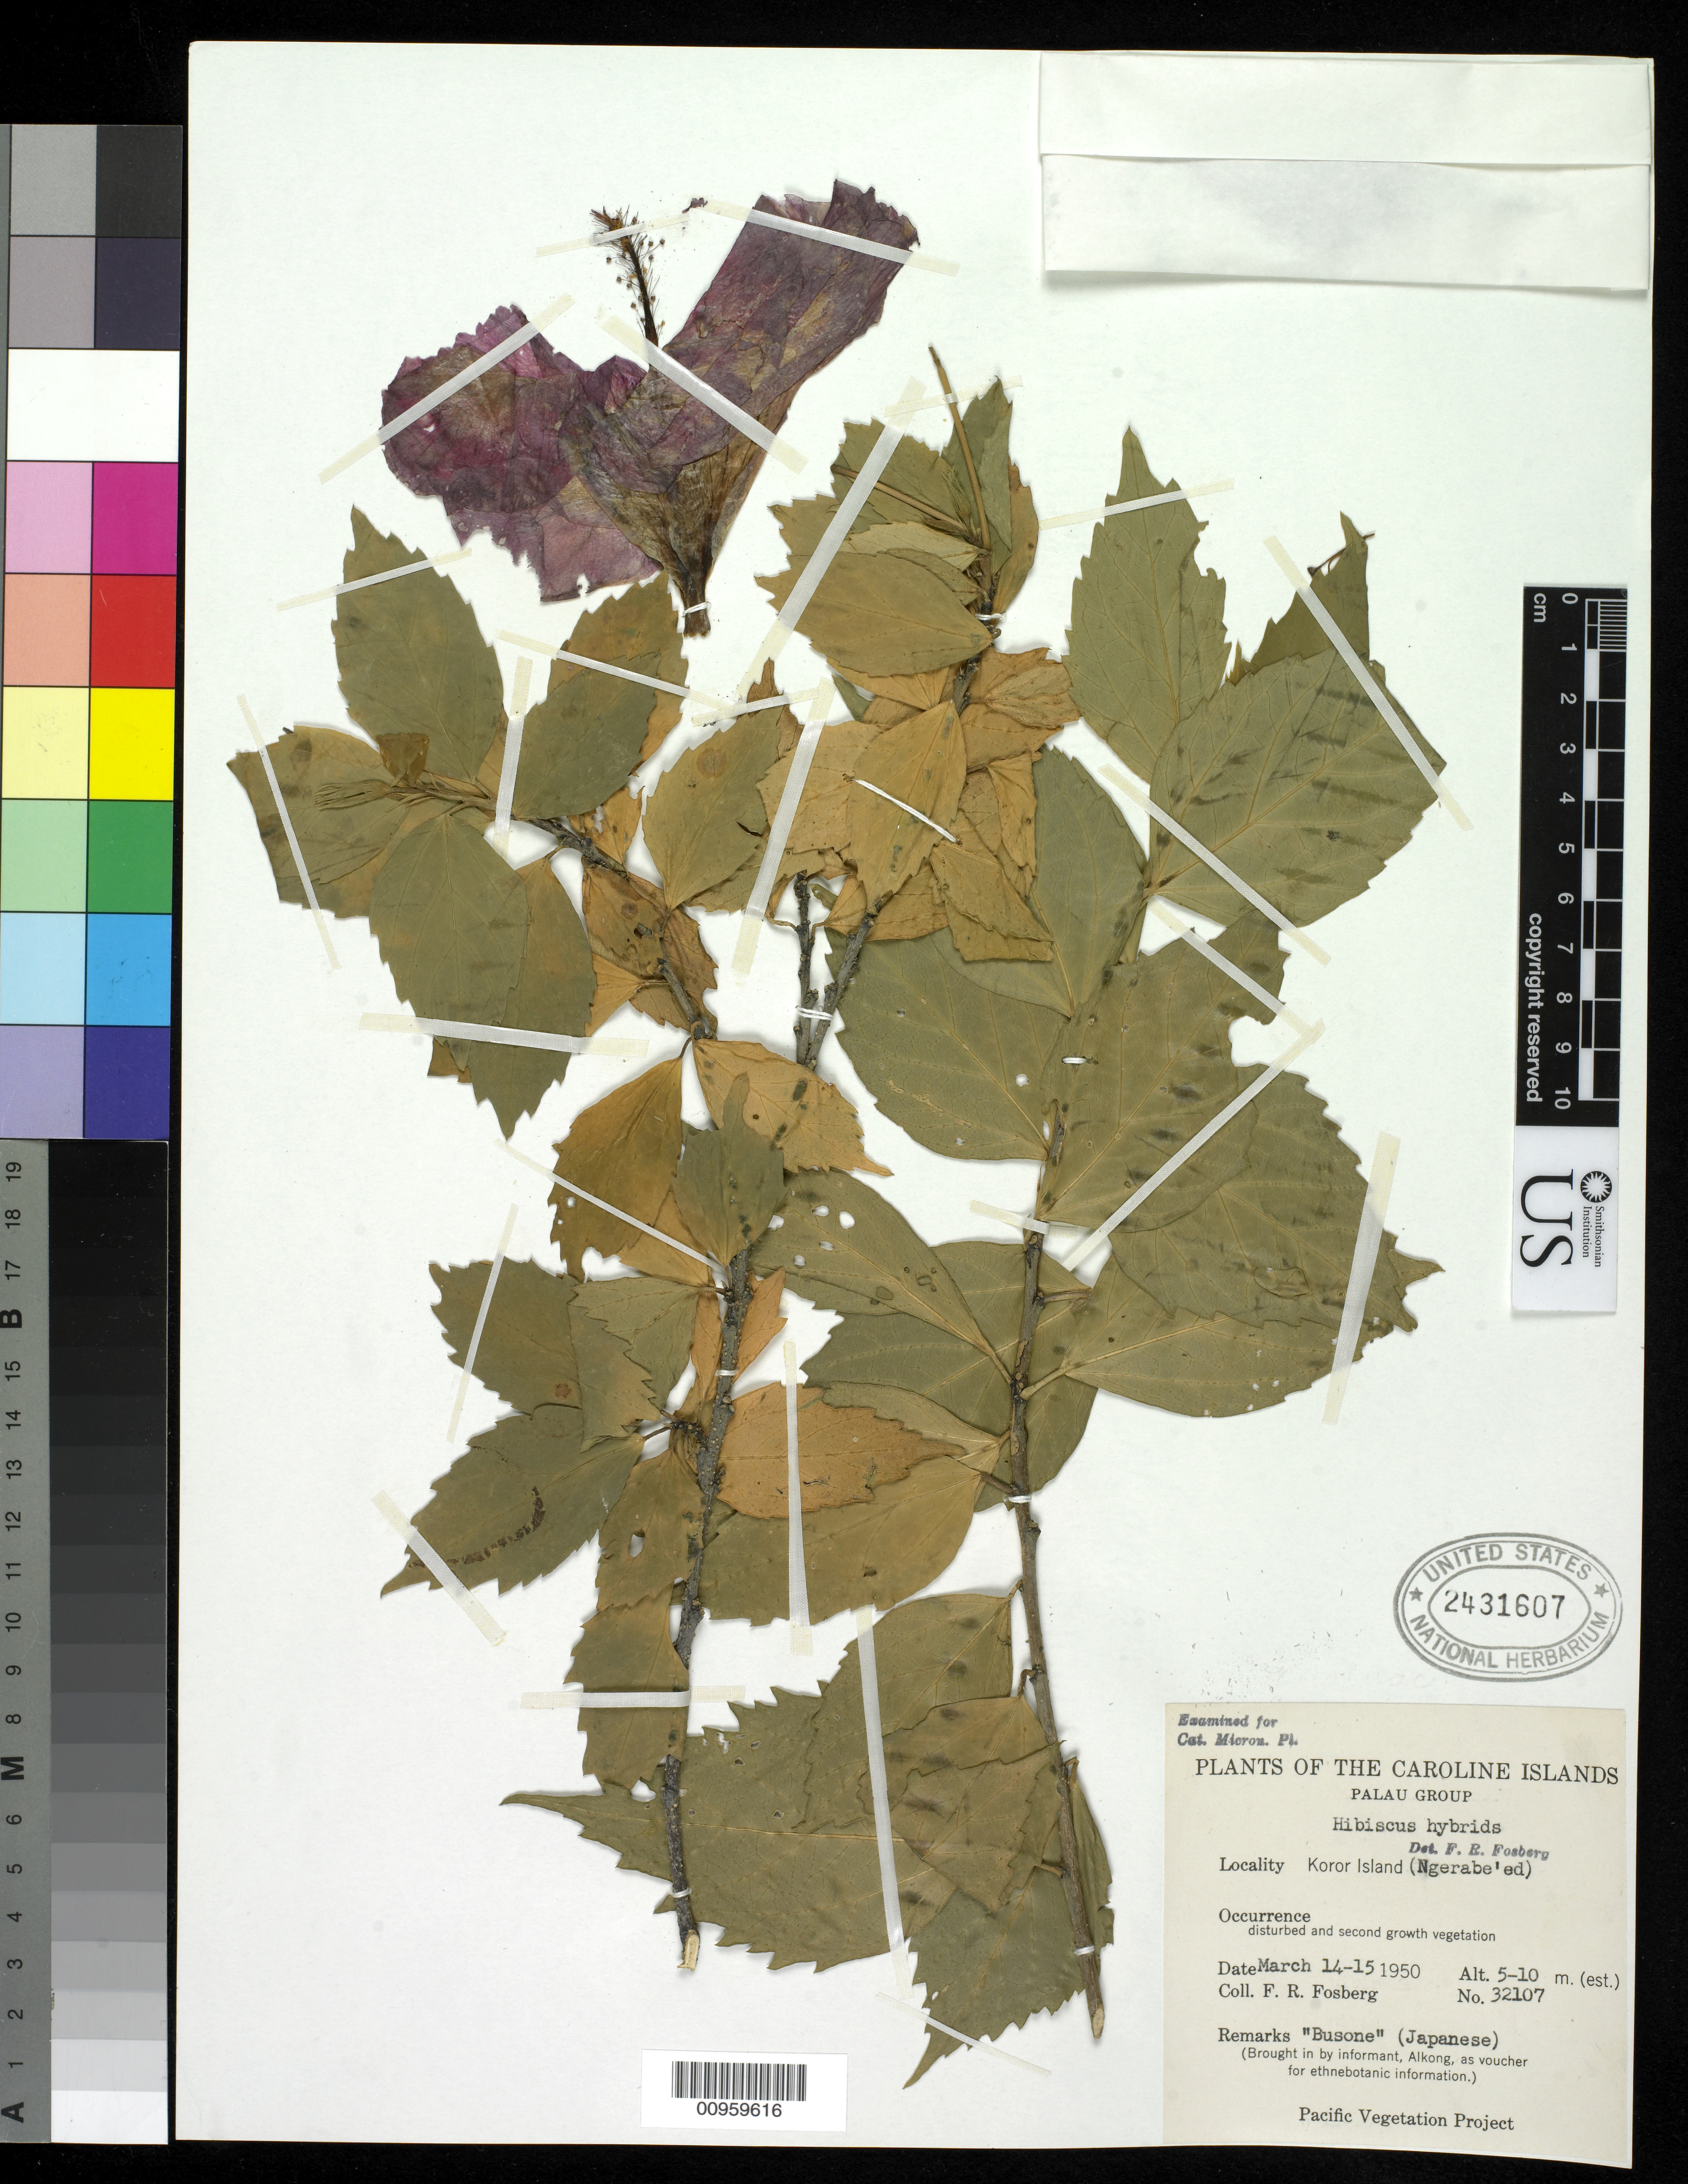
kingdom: Plantae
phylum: Tracheophyta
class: Magnoliopsida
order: Malvales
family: Malvaceae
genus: Hibiscus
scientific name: Hibiscus sp.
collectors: F. R. Fosberg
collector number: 32107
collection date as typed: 14 Mar 1950 to 15 Mar 1950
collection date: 1950-03-14/1950-03-15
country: Palau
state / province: Koror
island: Oreor (Koror)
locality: Ngerabe'ed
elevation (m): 5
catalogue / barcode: US 2431607